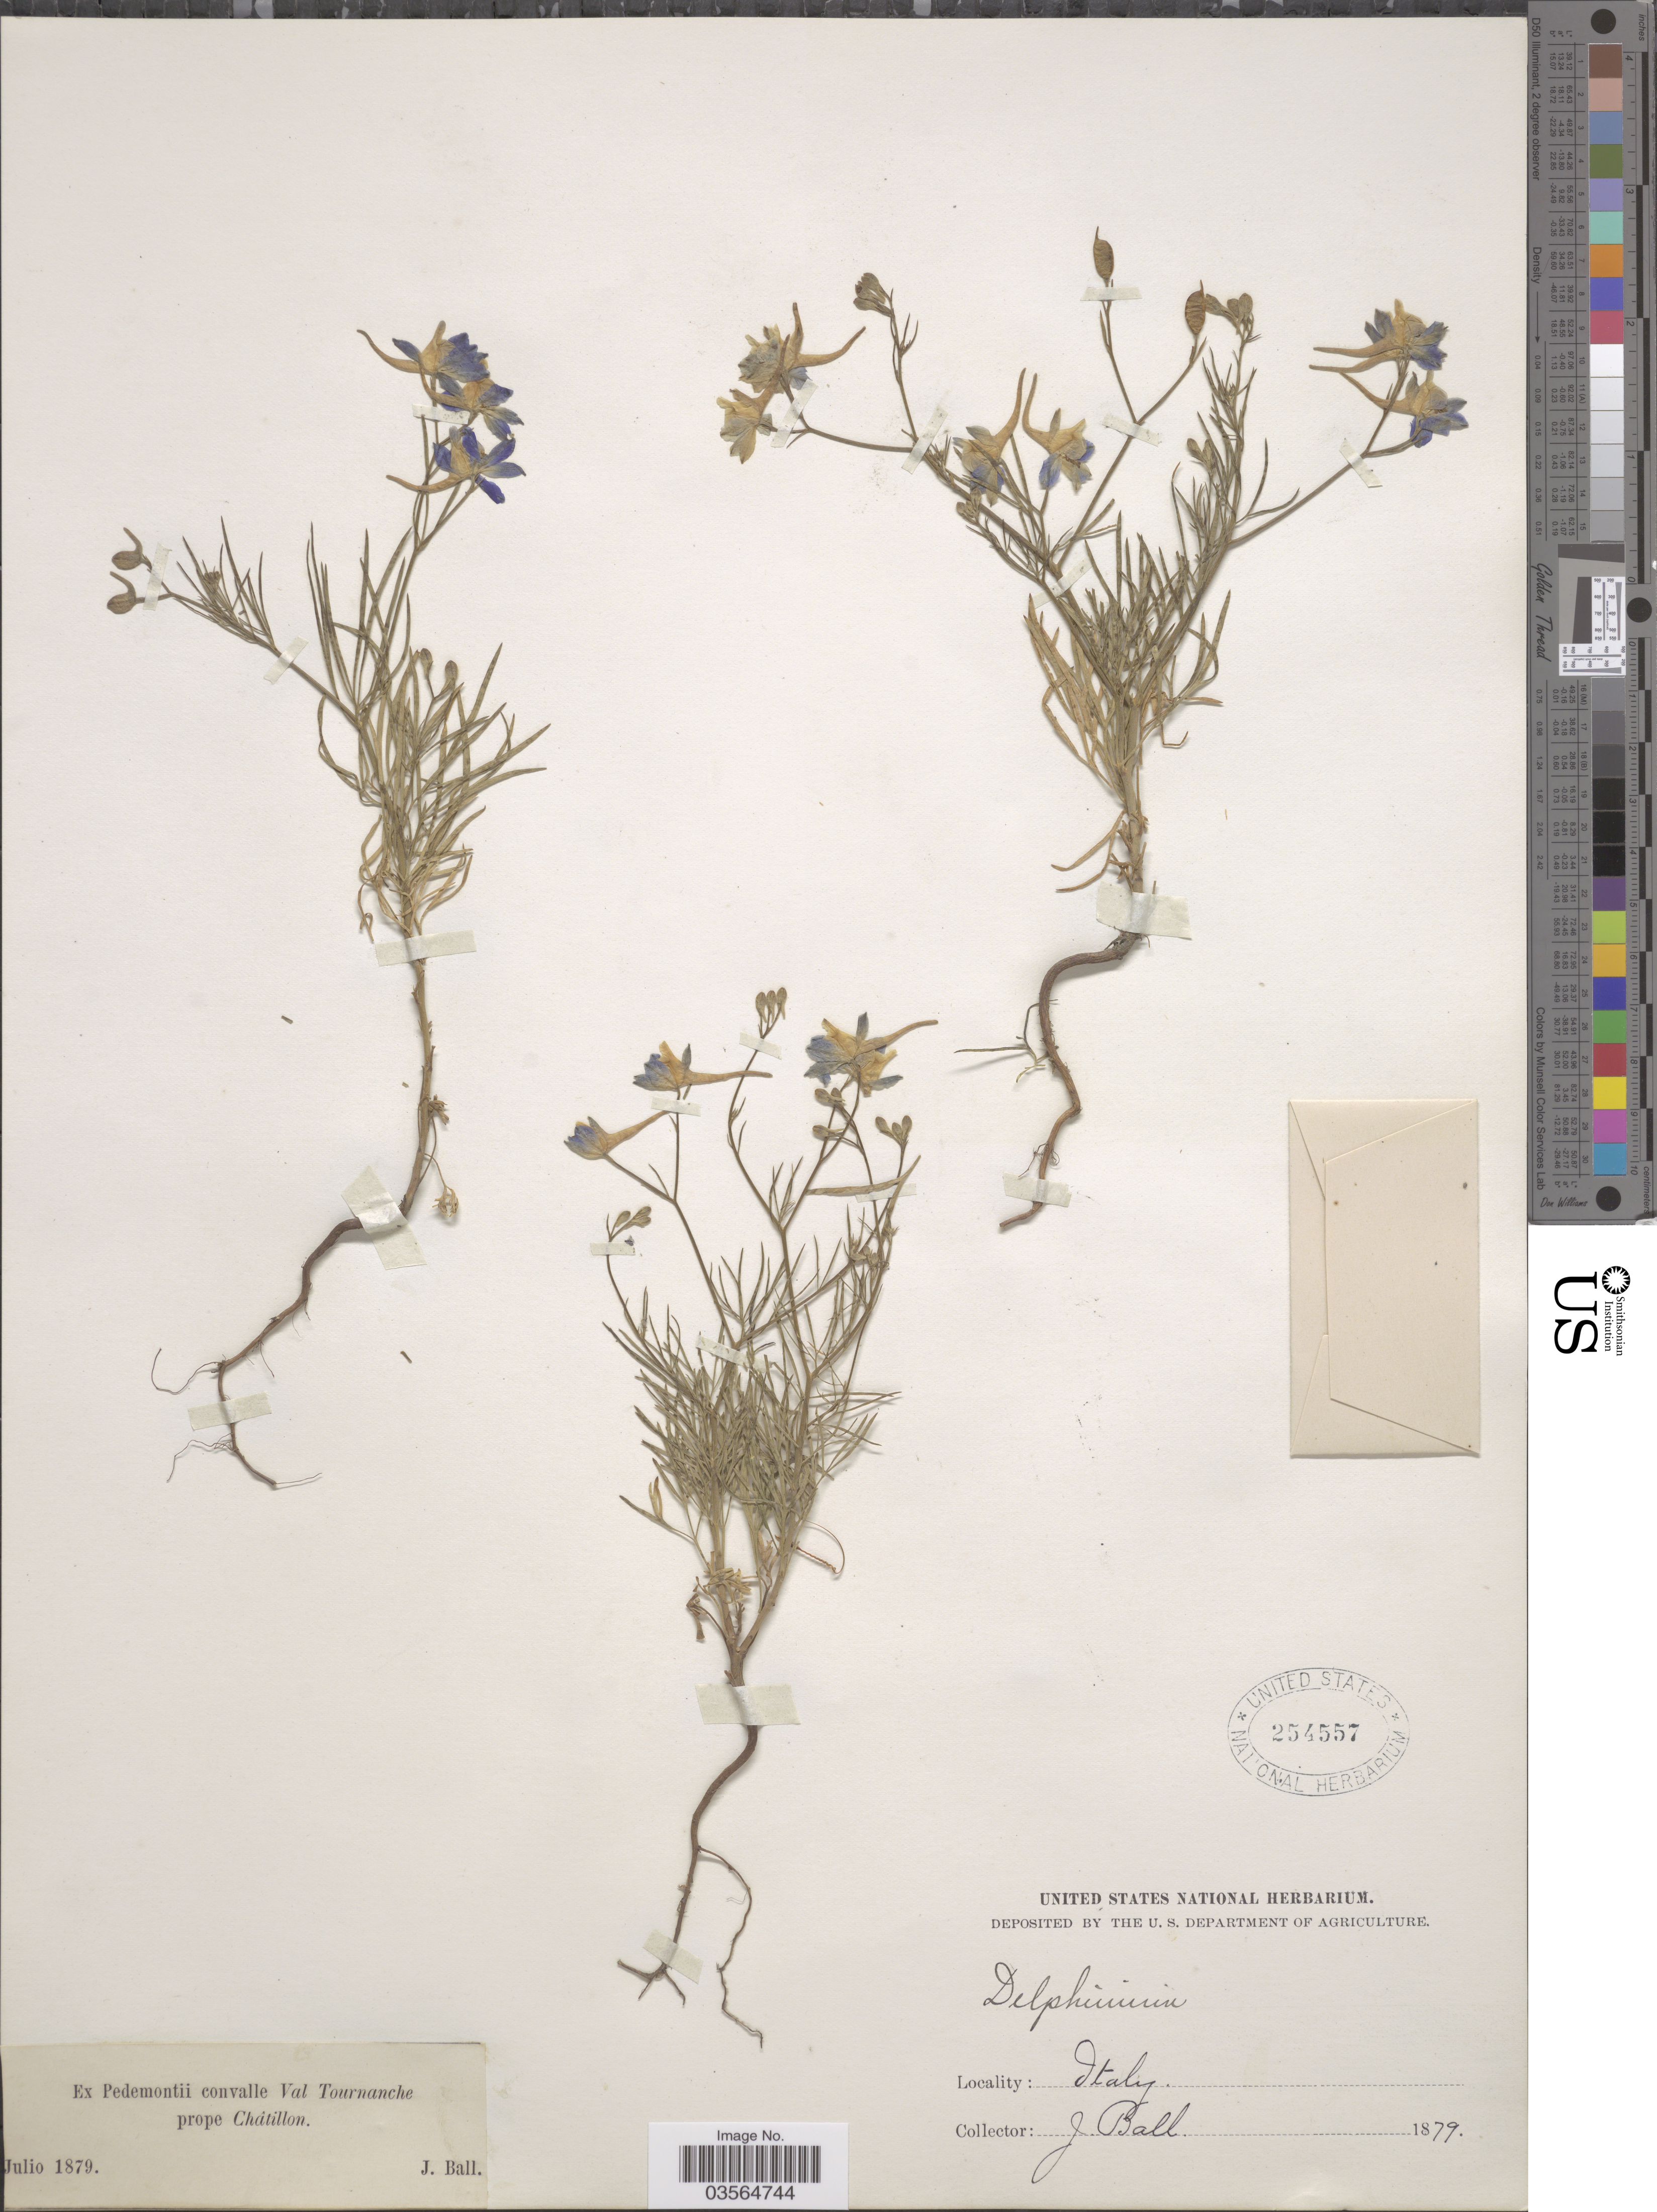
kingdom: Plantae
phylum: Tracheophyta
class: Magnoliopsida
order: Ranunculales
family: Ranunculaceae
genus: Delphinium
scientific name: Delphinium consolida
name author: L.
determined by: Du Pasquier, P.-E.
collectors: J. Ball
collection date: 1879-07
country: Italy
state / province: Piedmont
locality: Ex Pedemontii convalle Val Tournanche prope Châtillon.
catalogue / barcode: US 254557